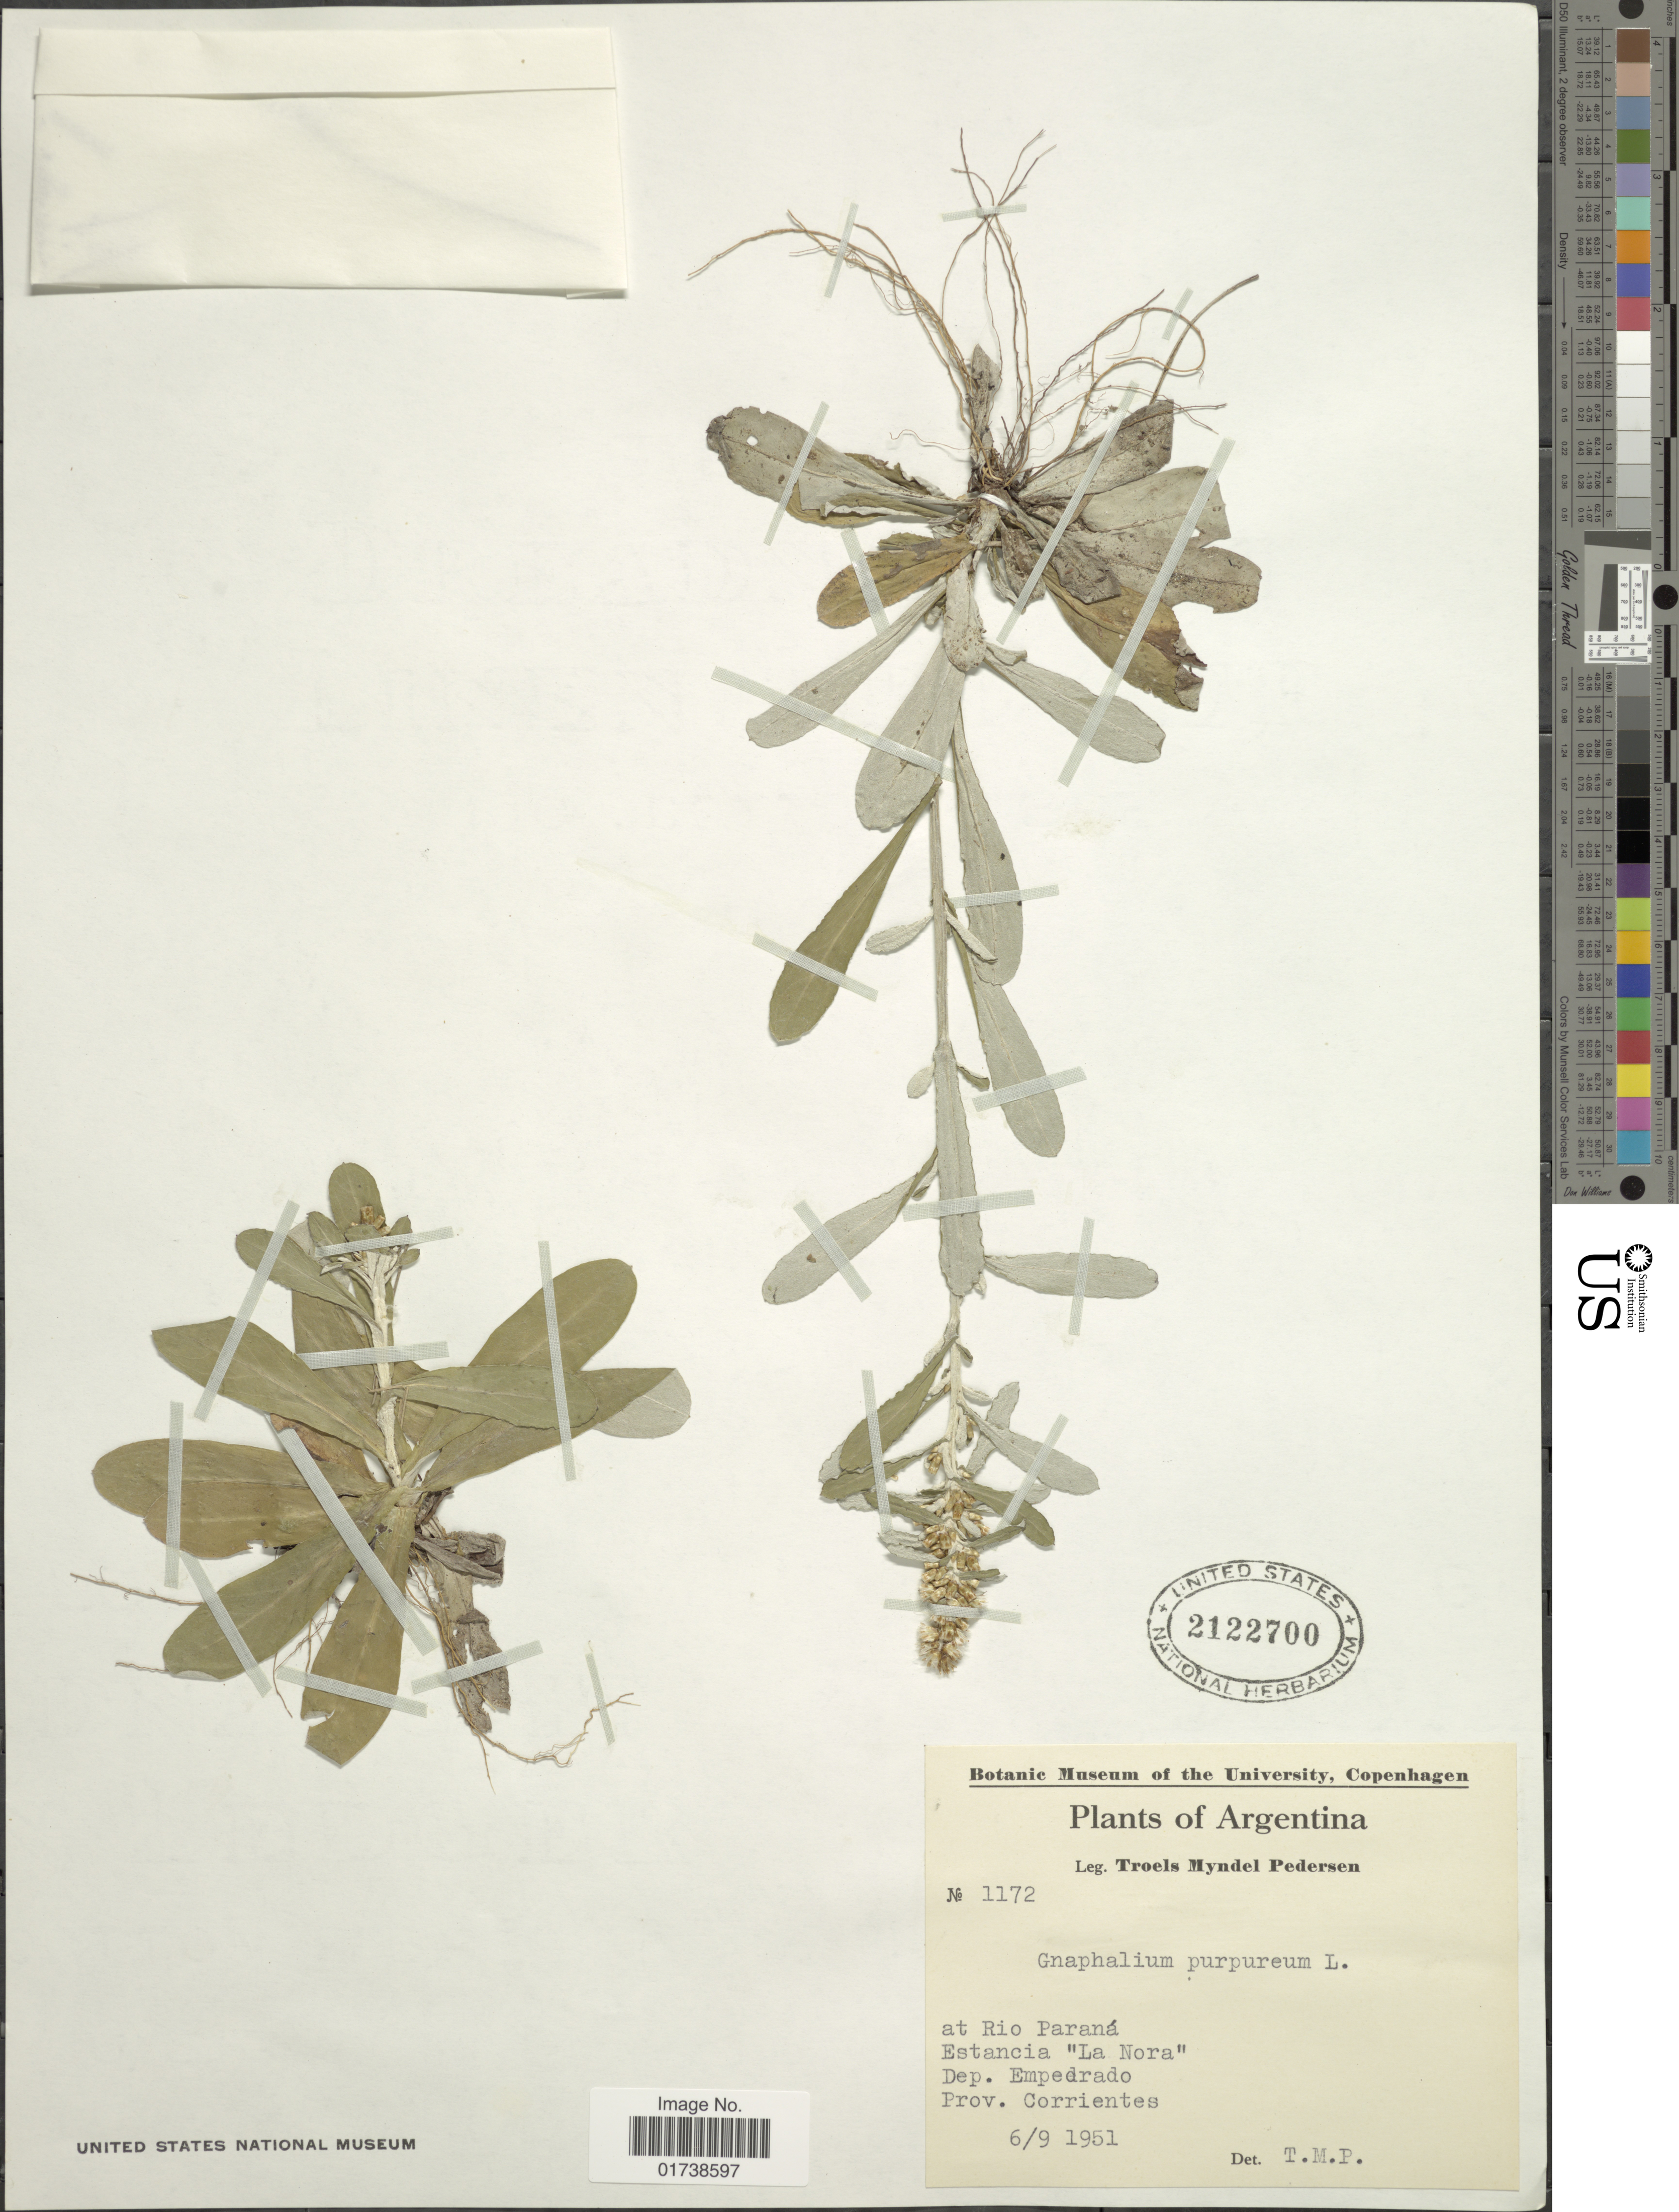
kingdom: Plantae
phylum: Tracheophyta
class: Magnoliopsida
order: Asterales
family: Asteraceae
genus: Gamochaeta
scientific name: Gamochaeta purpurea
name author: (L.) Cabrera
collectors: T. Pederson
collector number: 1172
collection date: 1951-09-06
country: Argentina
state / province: Corrientes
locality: At Rio Parana, Estancia "La Nora", Dep. Empedrado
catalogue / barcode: US 2122700